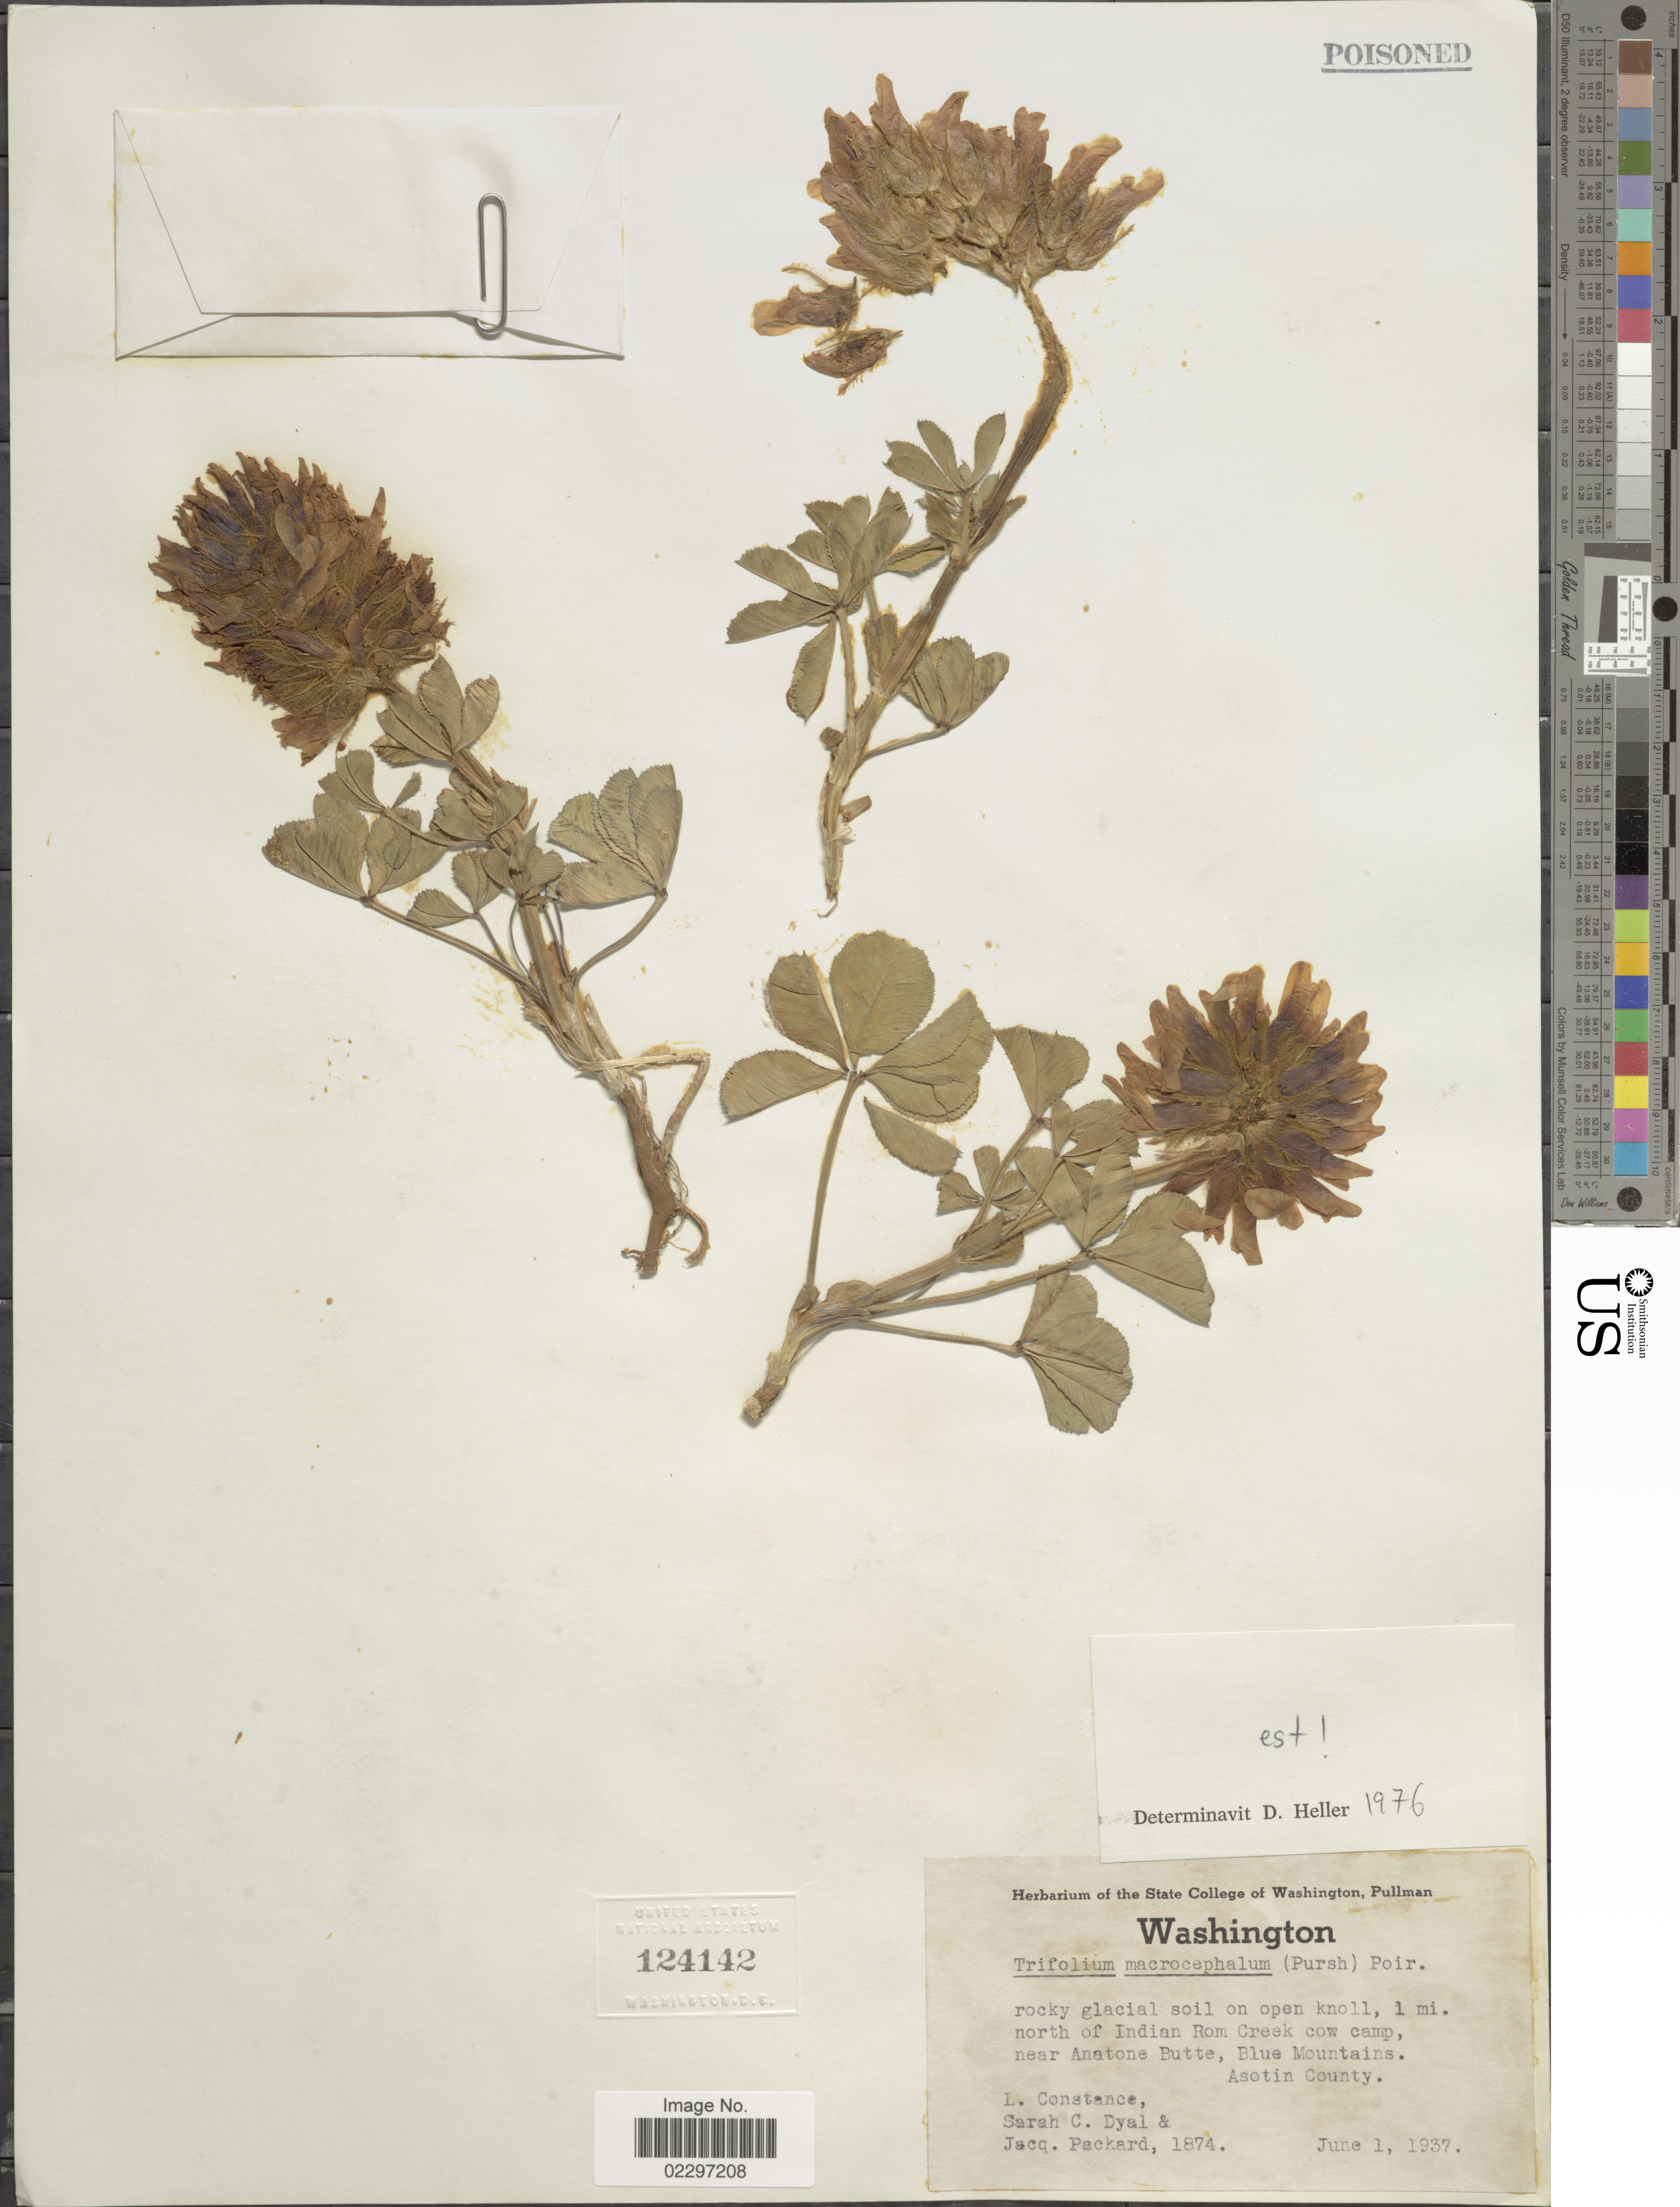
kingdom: Plantae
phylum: Tracheophyta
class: Magnoliopsida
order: Fabales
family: Fabaceae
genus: Trifolium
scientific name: Trifolium macrocephalum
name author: (Pursh) Poir.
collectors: L. Constance, S. Dyal & J. Packard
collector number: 1874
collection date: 1937-06-01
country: United States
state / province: Washington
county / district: Asotin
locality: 1 mi. north of Indian Rom Creek cow camp, near Anatone Butte, Blue Mountains. Asotin County